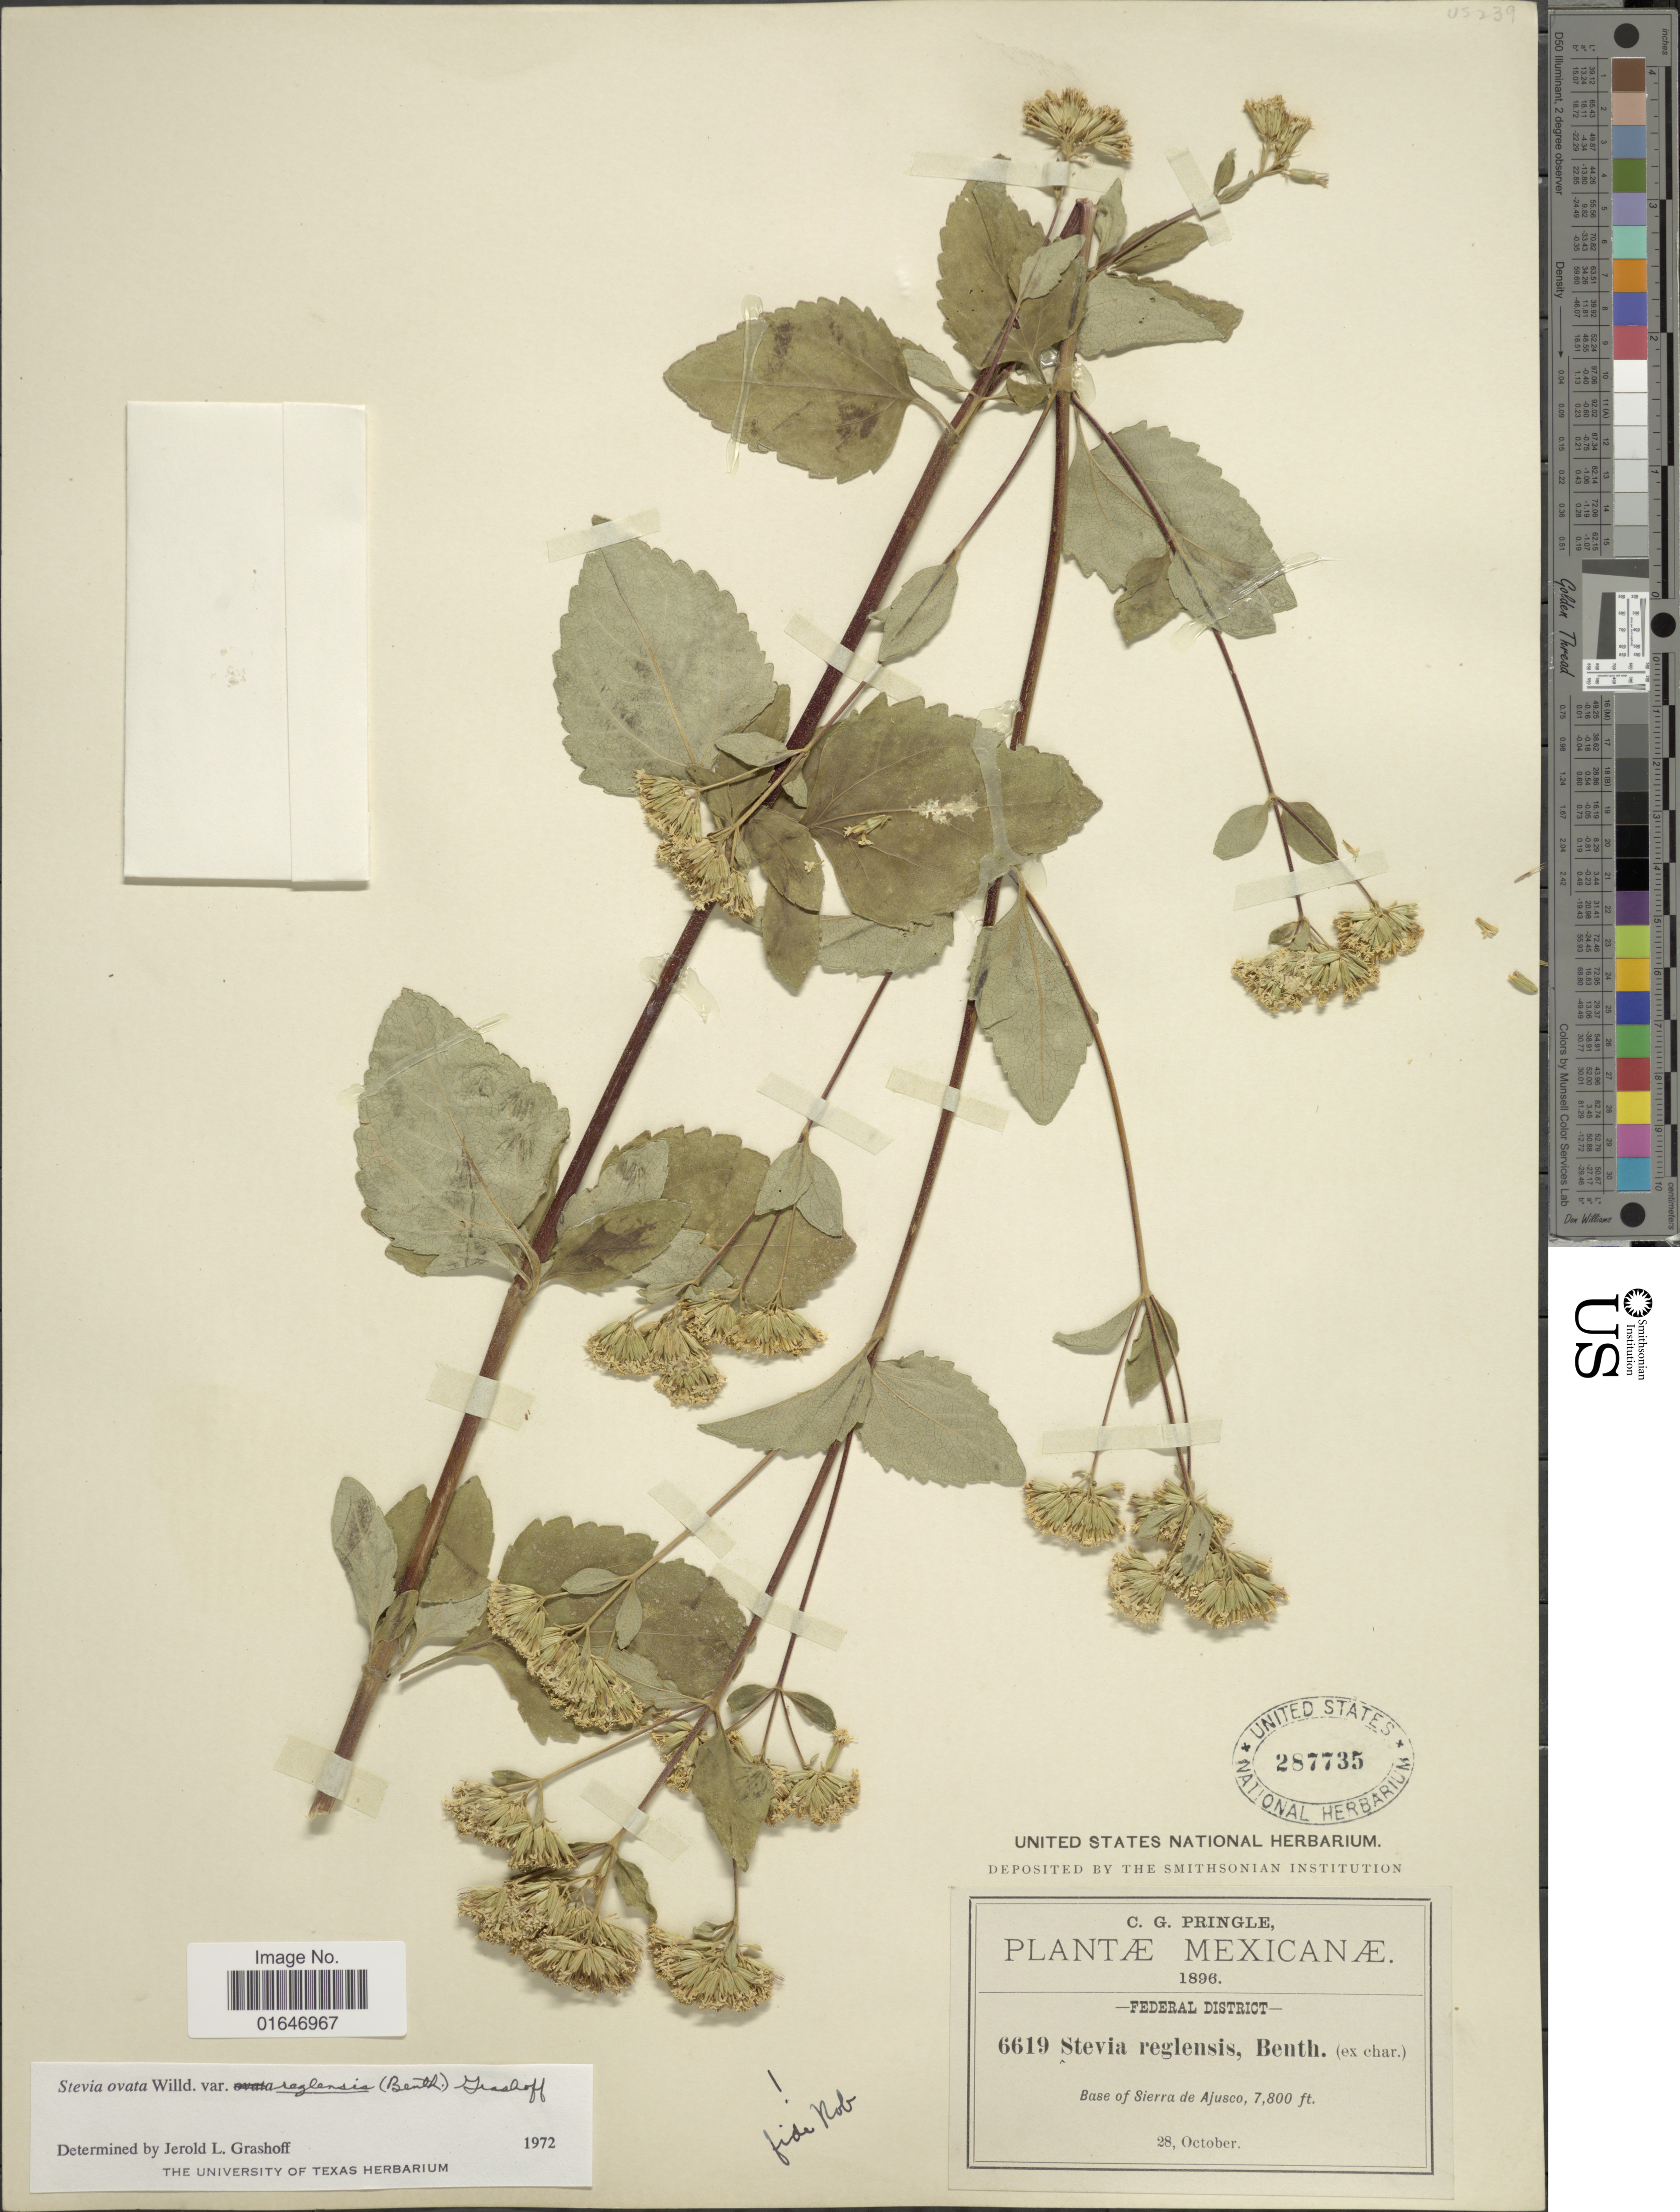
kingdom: Plantae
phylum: Tracheophyta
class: Magnoliopsida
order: Asterales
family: Asteraceae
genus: Stevia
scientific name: Stevia ovata var. reglensis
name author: (Benth.) Grashoff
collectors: C. G. Pringle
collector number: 6619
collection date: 1896-10-28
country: Mexico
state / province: Distrito Federal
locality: Base of Sierra de Ajusco.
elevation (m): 2377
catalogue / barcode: US 287735